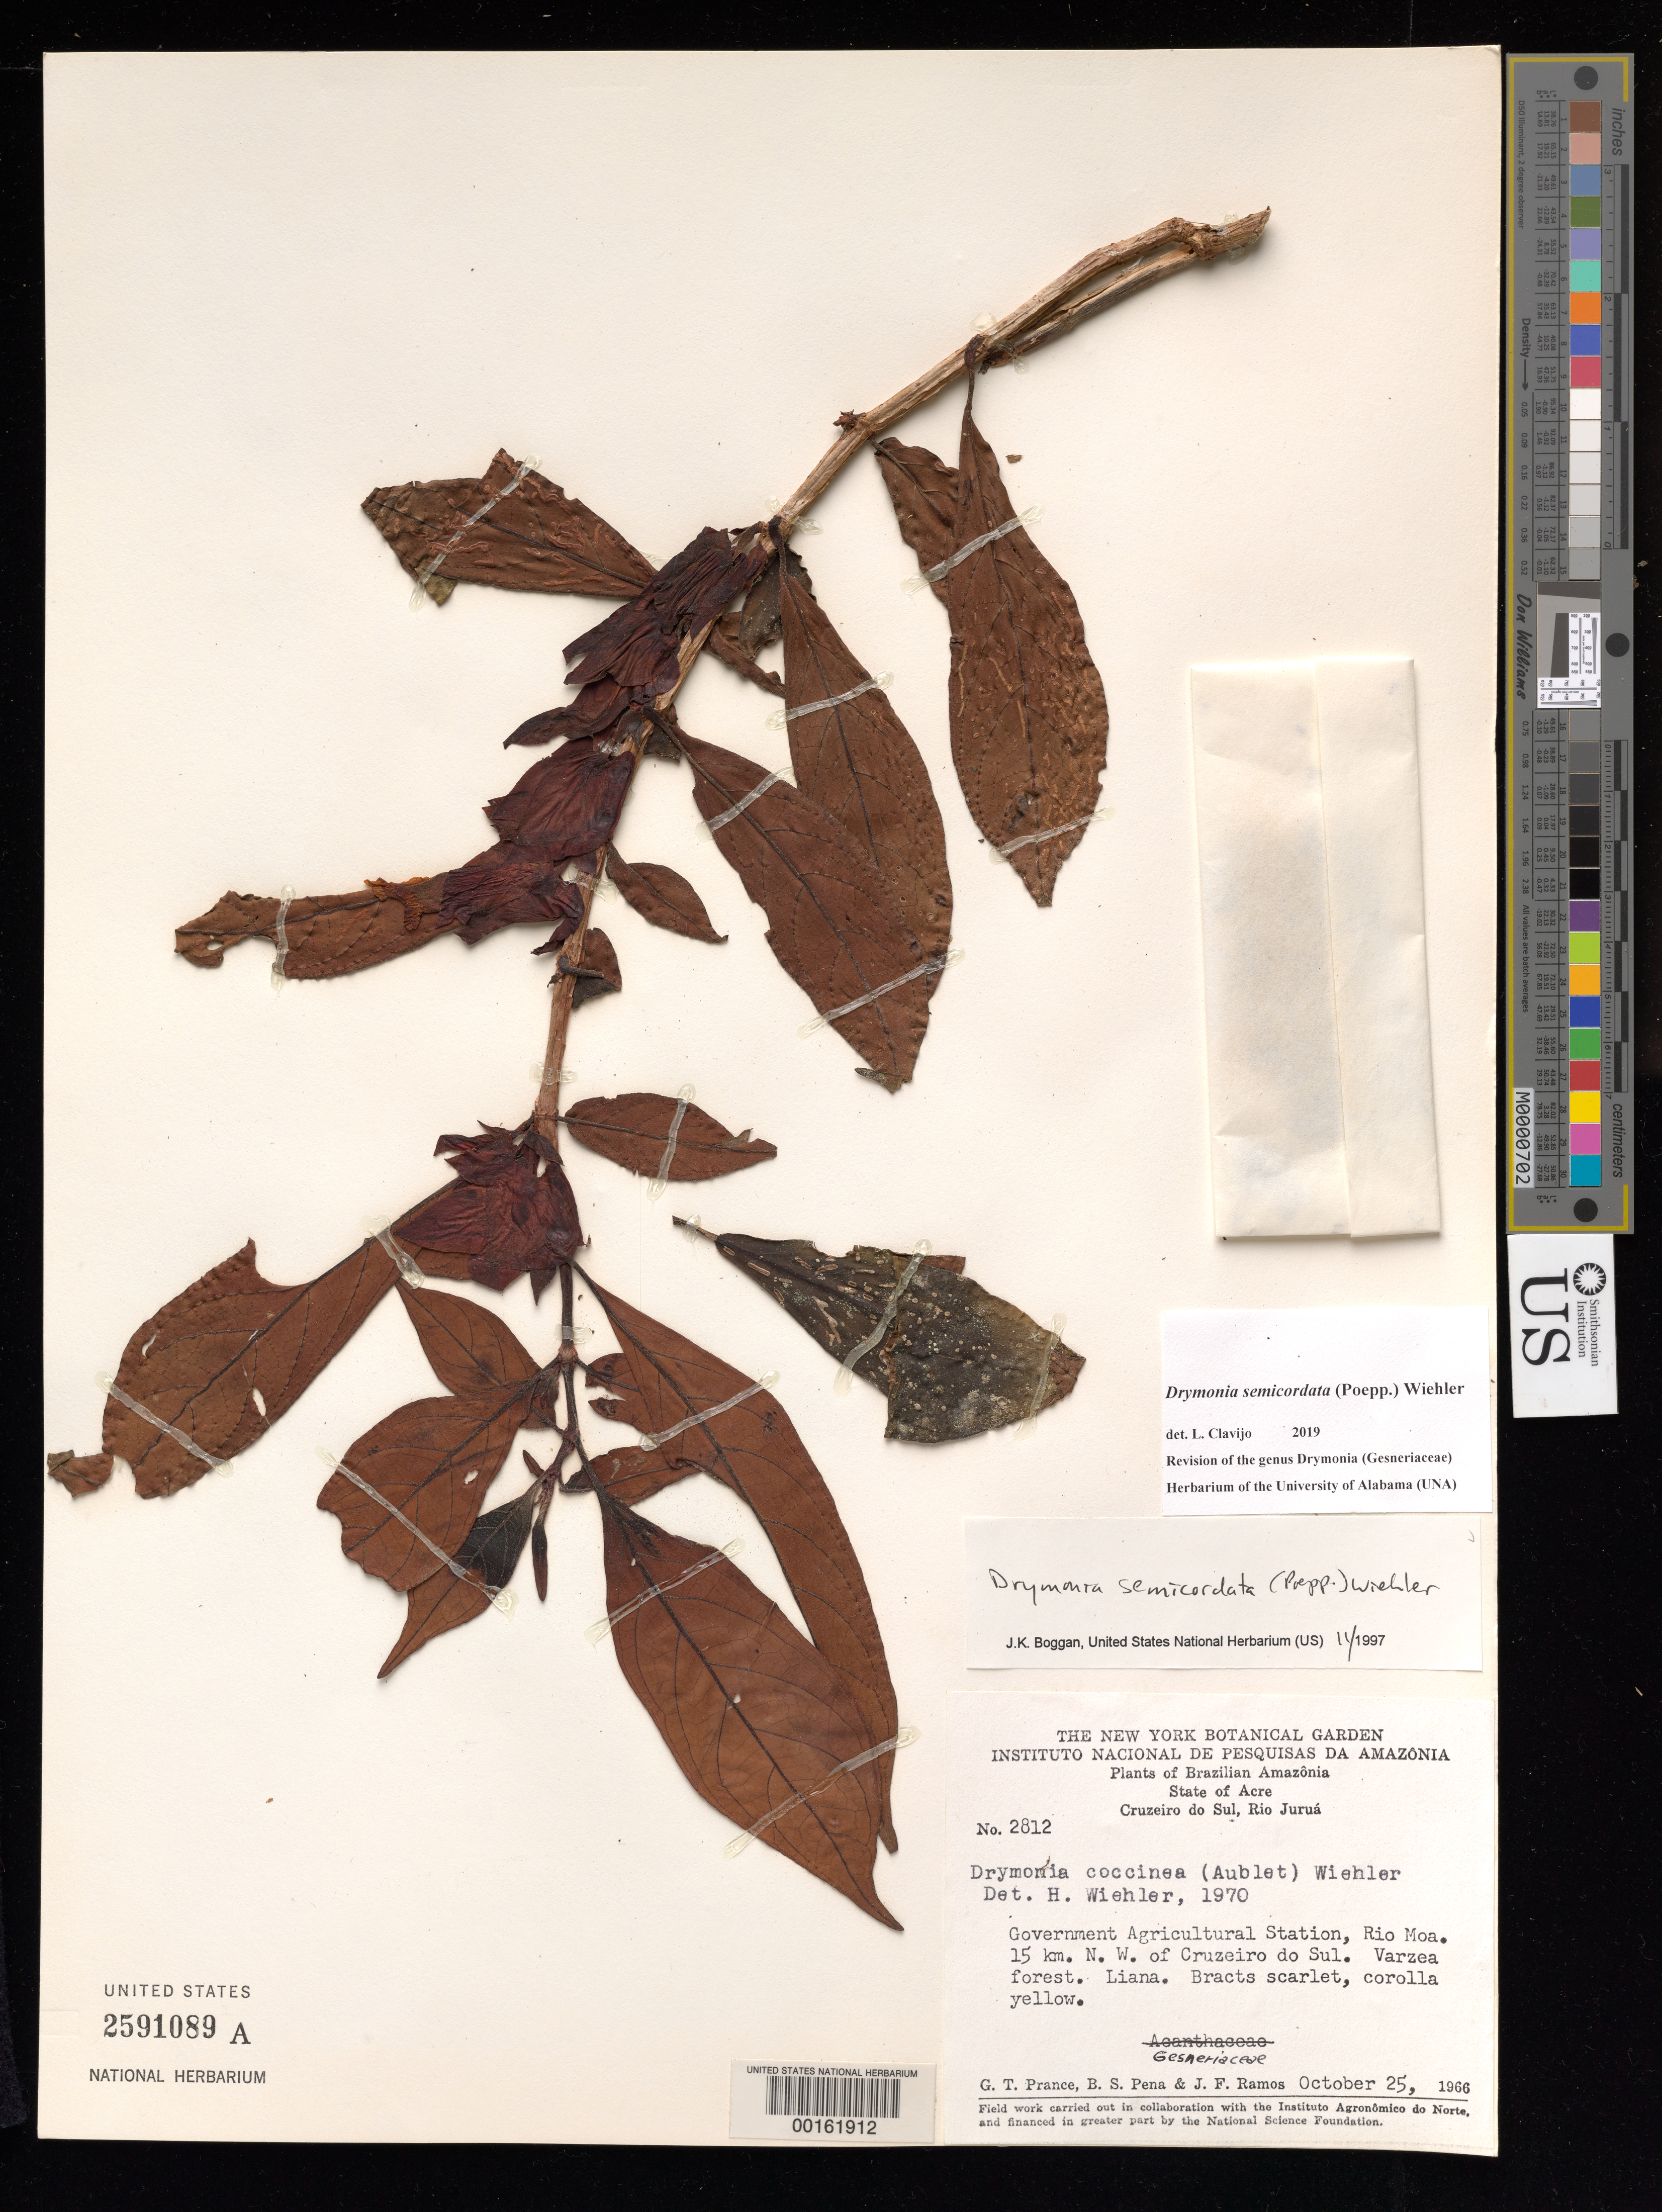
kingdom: Plantae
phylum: Tracheophyta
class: Magnoliopsida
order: Lamiales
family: Gesneriaceae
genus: Drymonia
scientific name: Drymonia semicordata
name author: (Poepp.) Wiehler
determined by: Boggan, J. K., (US), NMNH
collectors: G. T. Prance, B. S. Pena & J. F. Ramos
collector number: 2812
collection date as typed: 25 Oct 1966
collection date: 1966-10-25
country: Brazil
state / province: Acre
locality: Cruzeiro do Sul, Rio Juruá, Government Agricultural Station, Rio Moa, 15 km NW of Cruzeiro do Sul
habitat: Varzea forest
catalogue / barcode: US 2591089A